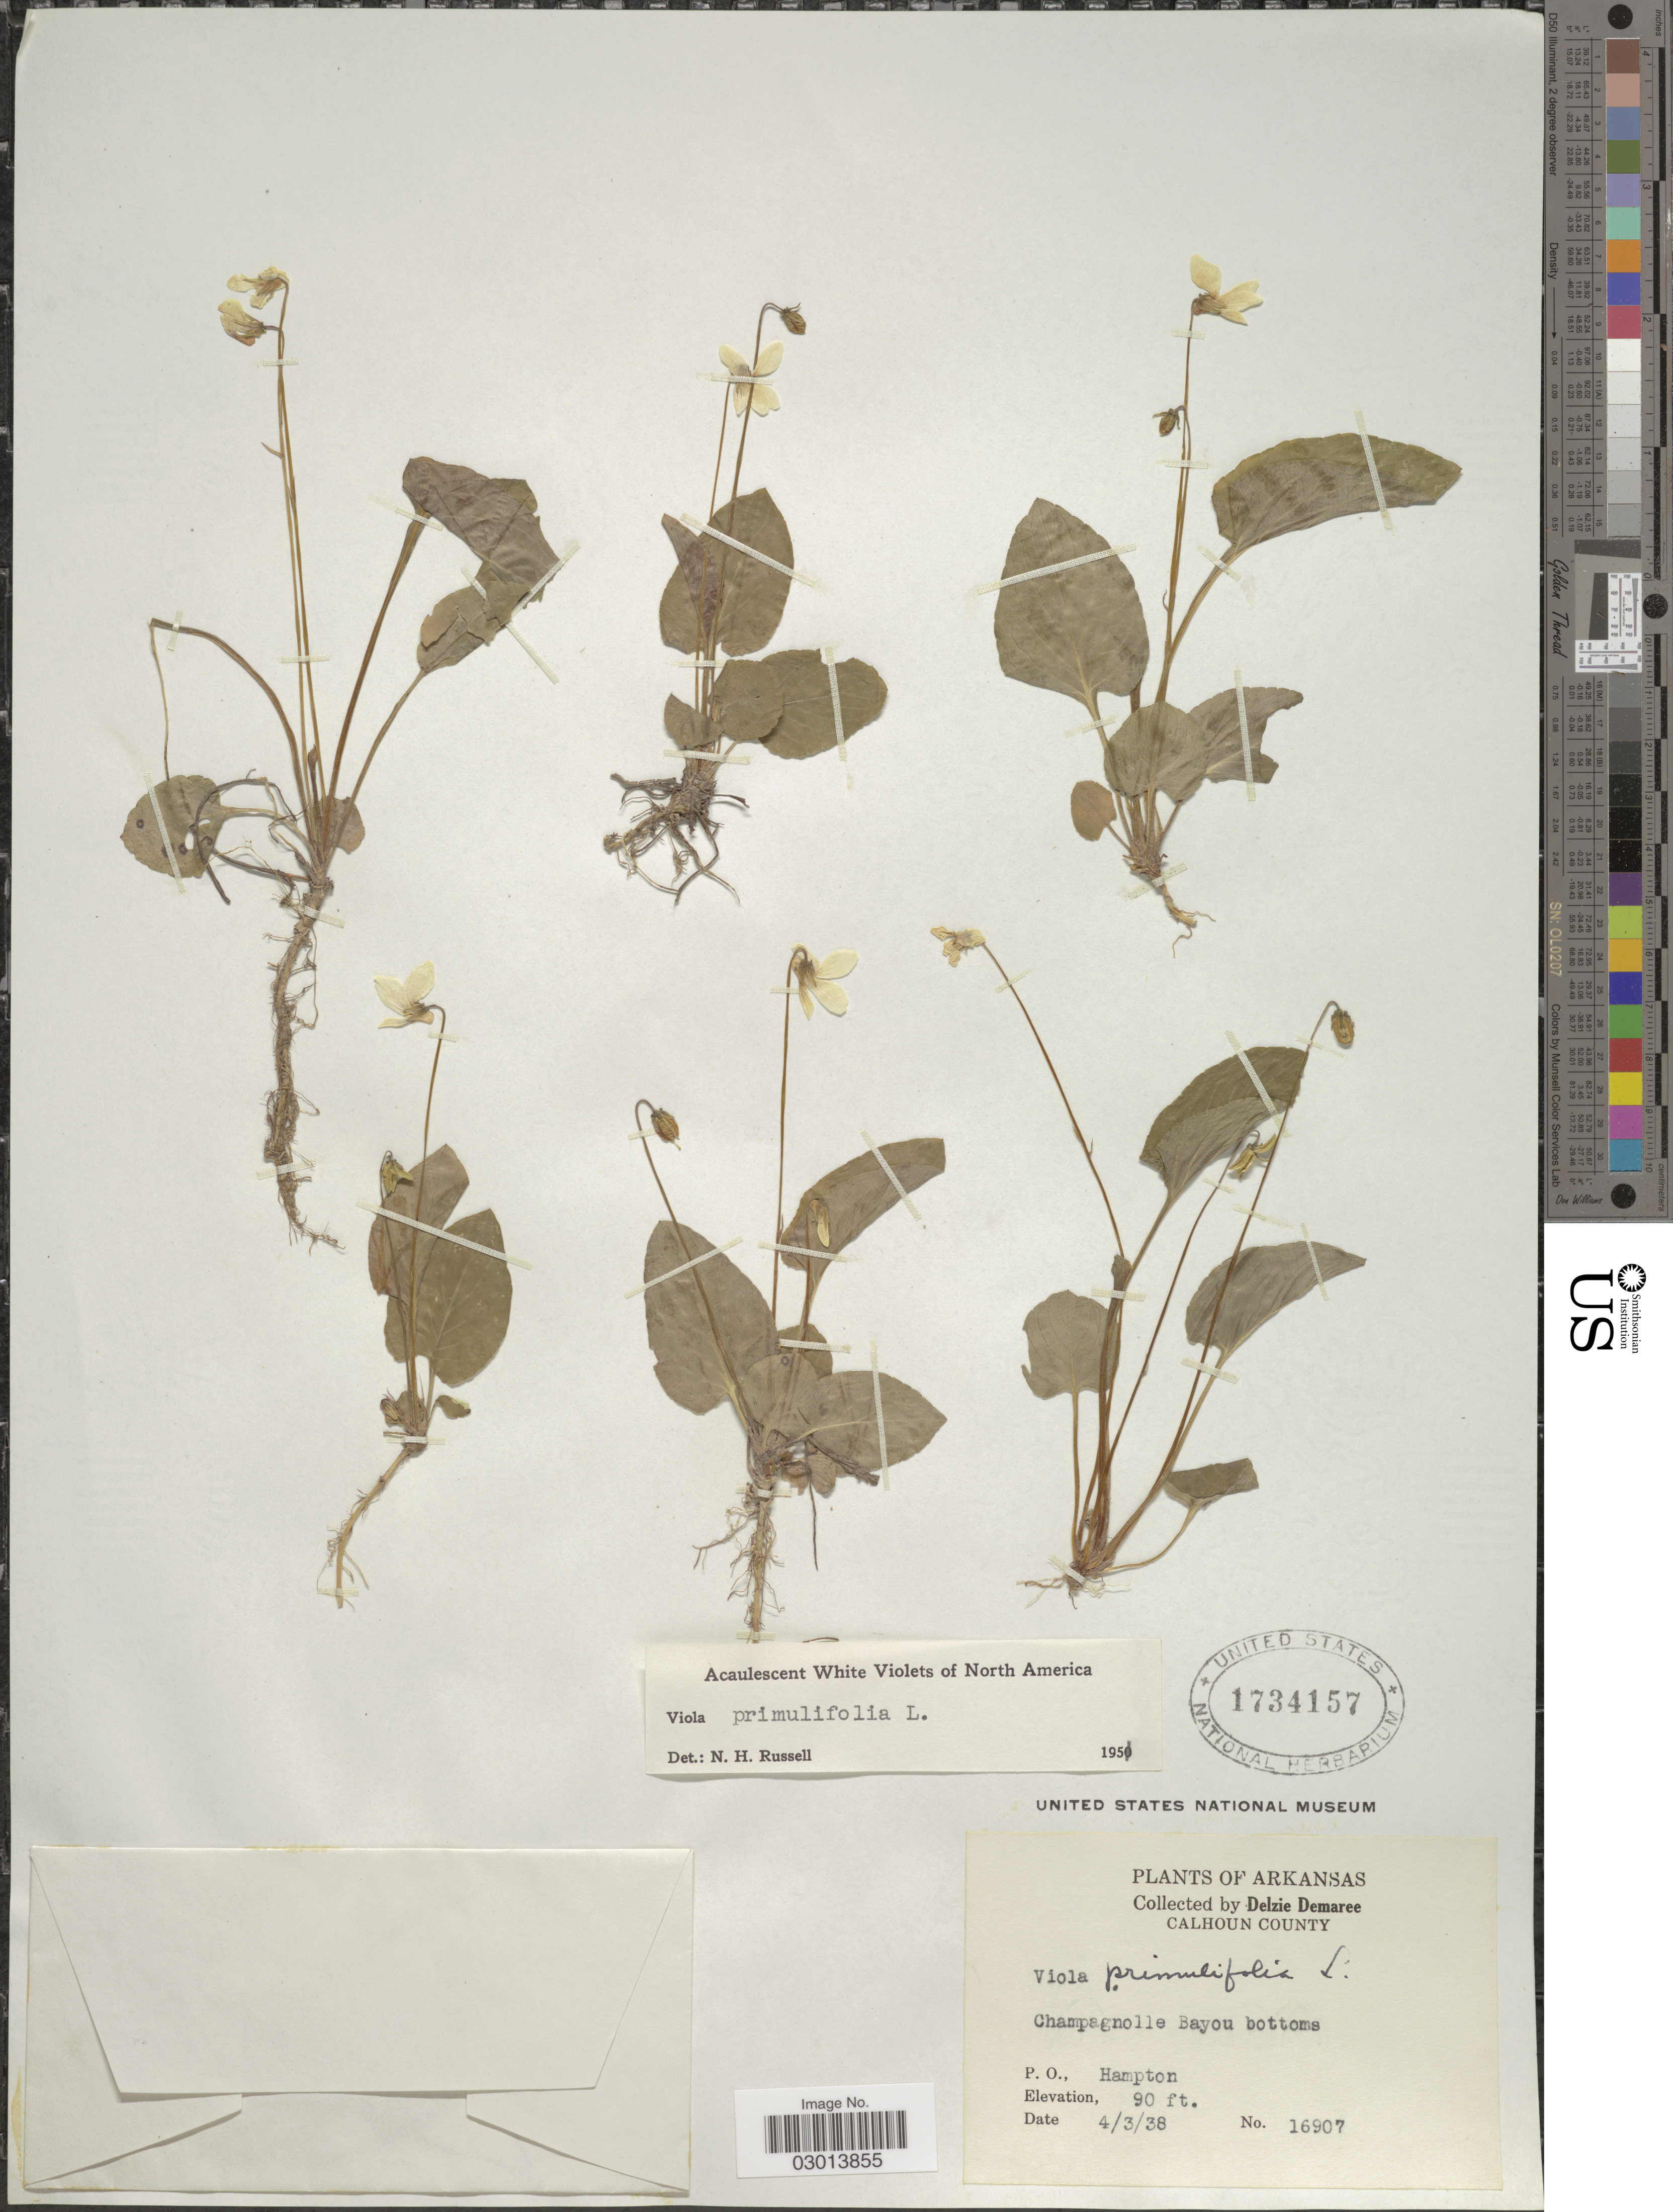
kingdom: Plantae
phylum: Tracheophyta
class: Magnoliopsida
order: Malpighiales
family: Violaceae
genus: Viola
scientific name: Viola primulifolia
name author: L.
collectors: D. Demaree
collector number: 16907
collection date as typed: Transcribed d/m/y: 3/4/38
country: United States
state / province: Arkansas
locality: Calhoun County, Champagnolle Bayou bottoms, P.O., Hampton.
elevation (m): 27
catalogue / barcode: US 1734157